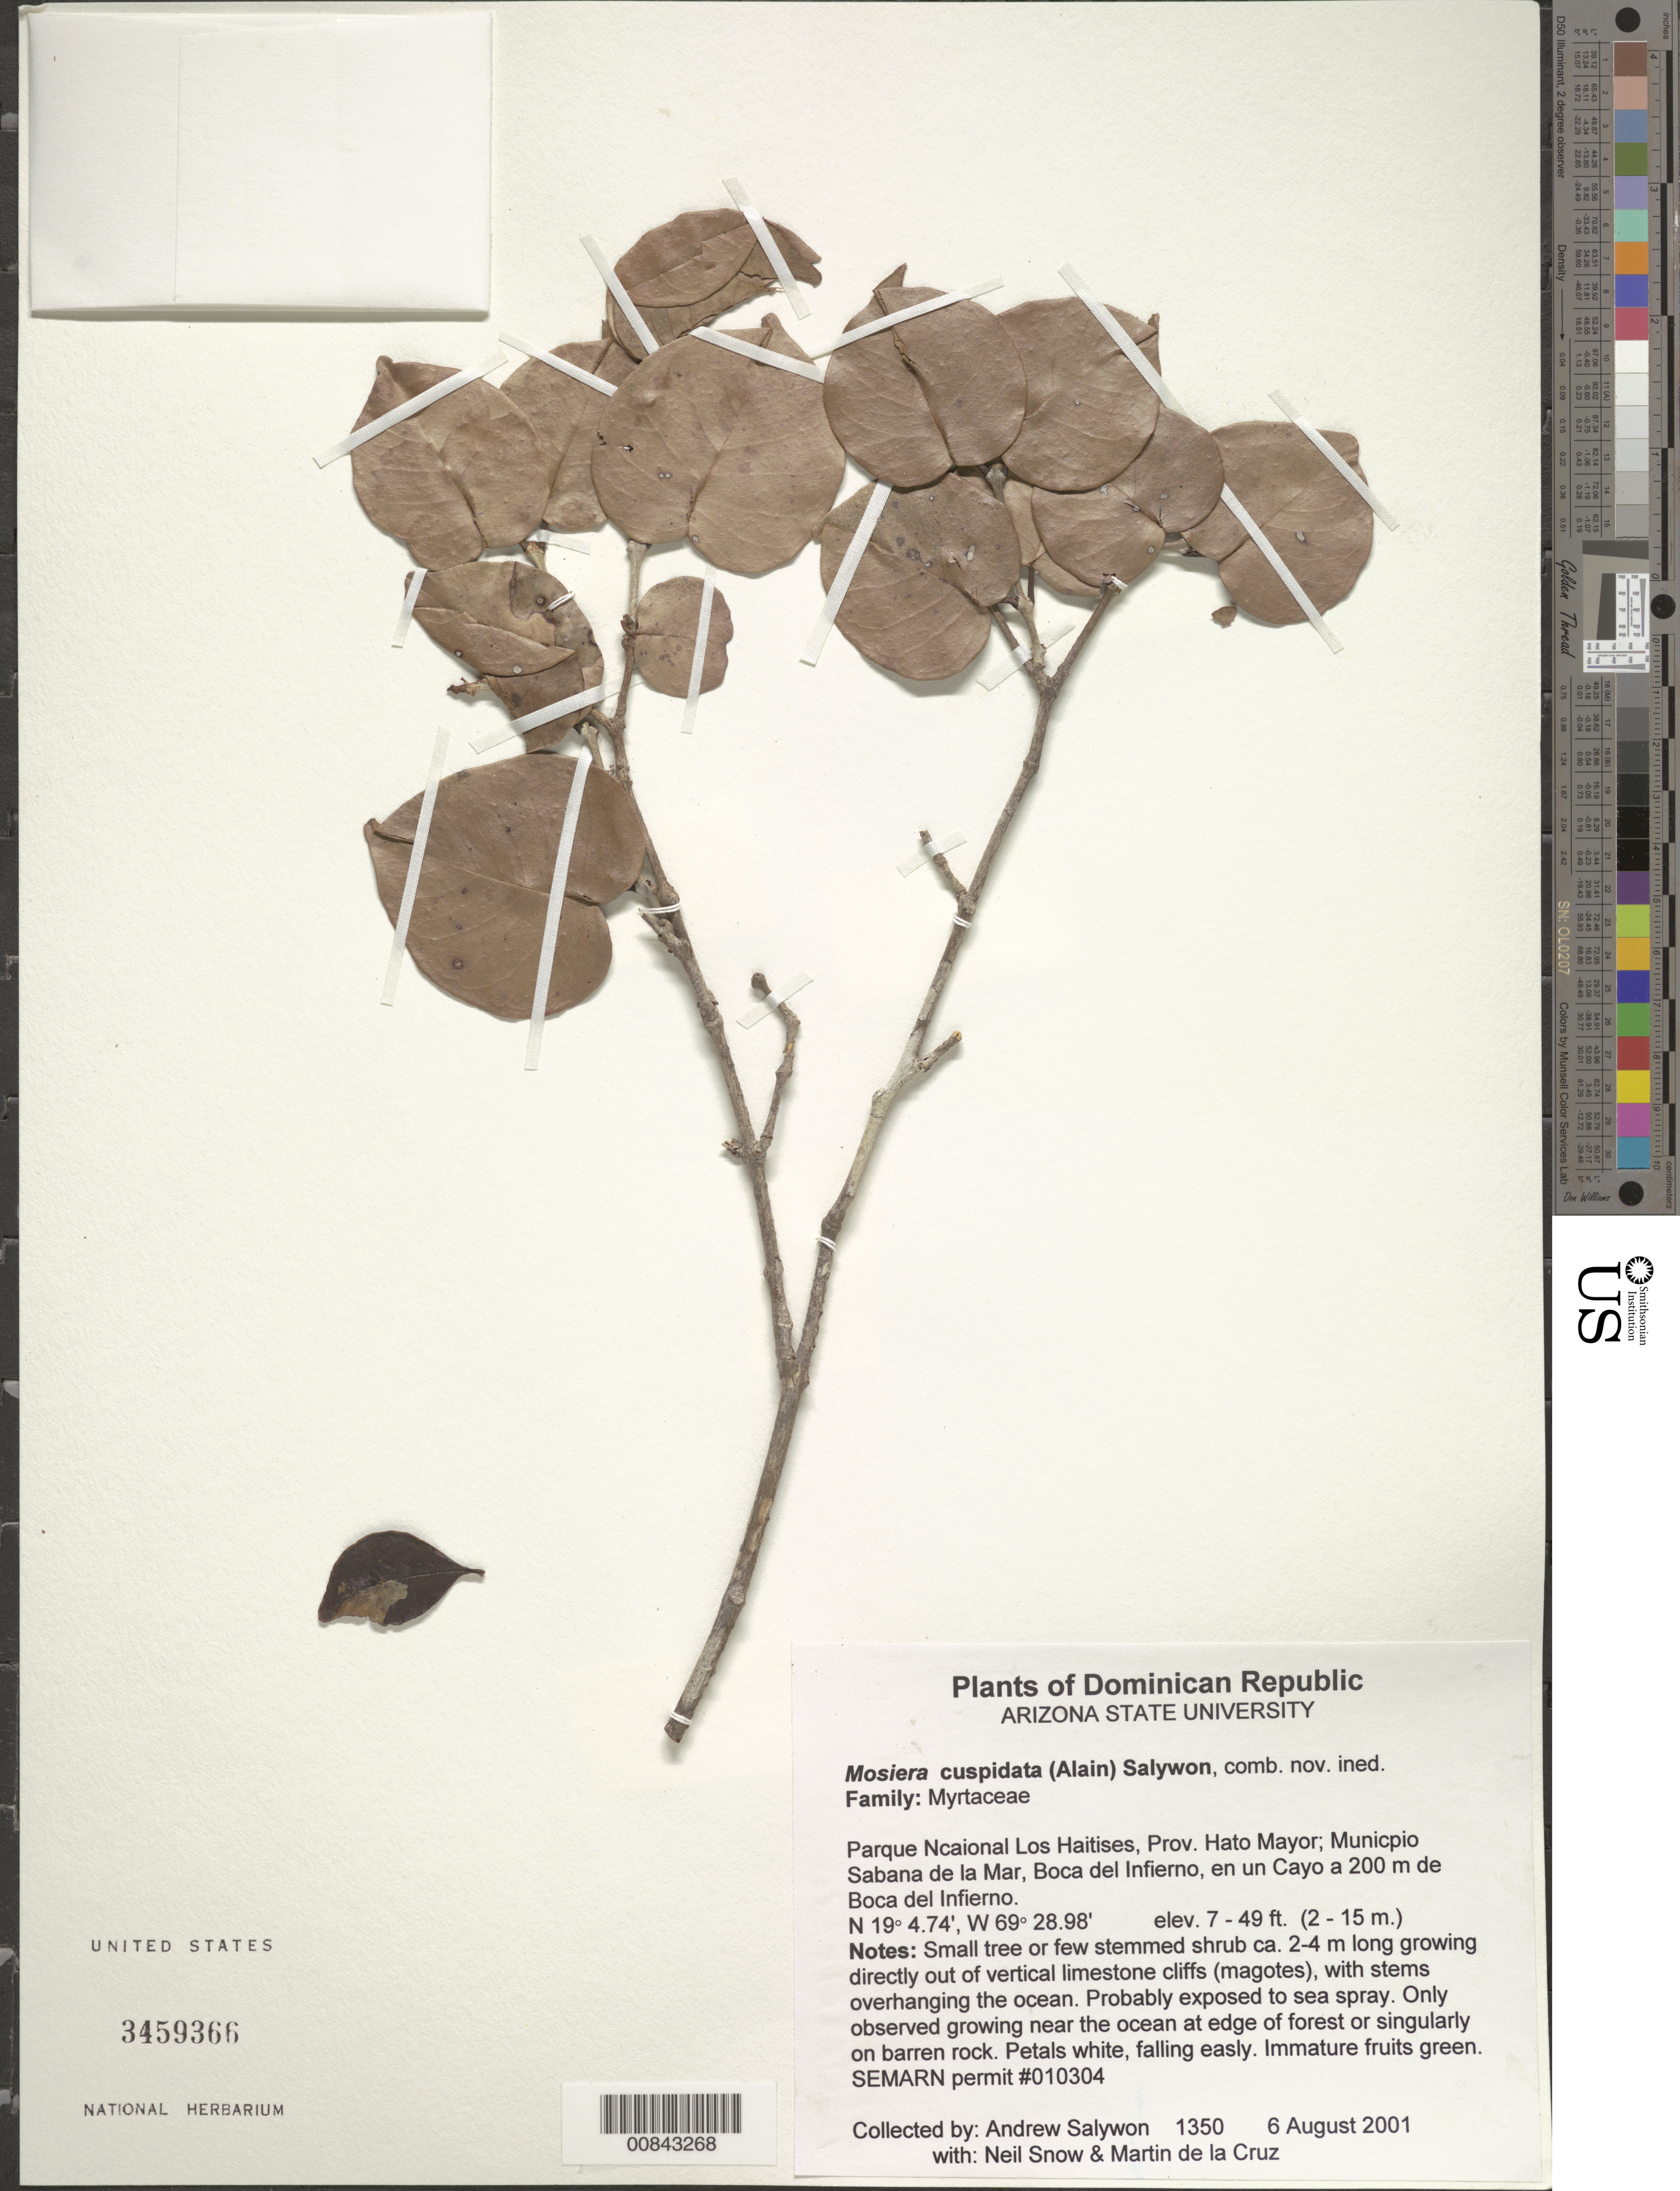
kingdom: Plantae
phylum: Tracheophyta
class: Magnoliopsida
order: Myrtales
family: Myrtaceae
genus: Mosiera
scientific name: Mosiera cuspidata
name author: (Alain) Salywon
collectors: A. M. Salywon, N. Snow & M. de la Cruz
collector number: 1350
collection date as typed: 01 Aug 2001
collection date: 2001-08-01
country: Dominican Republic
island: Hispaniola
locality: Parque Nacional Los Haitises, Prov. Hato Mayor; Municipio Sabana de la Mar, Boca del Infierno, en un Cayo a 200 m de Boca del Infierno.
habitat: Vertical limestone cliffs (magotes). Probably exposed to sea spray.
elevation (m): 2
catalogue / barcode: US 3459366